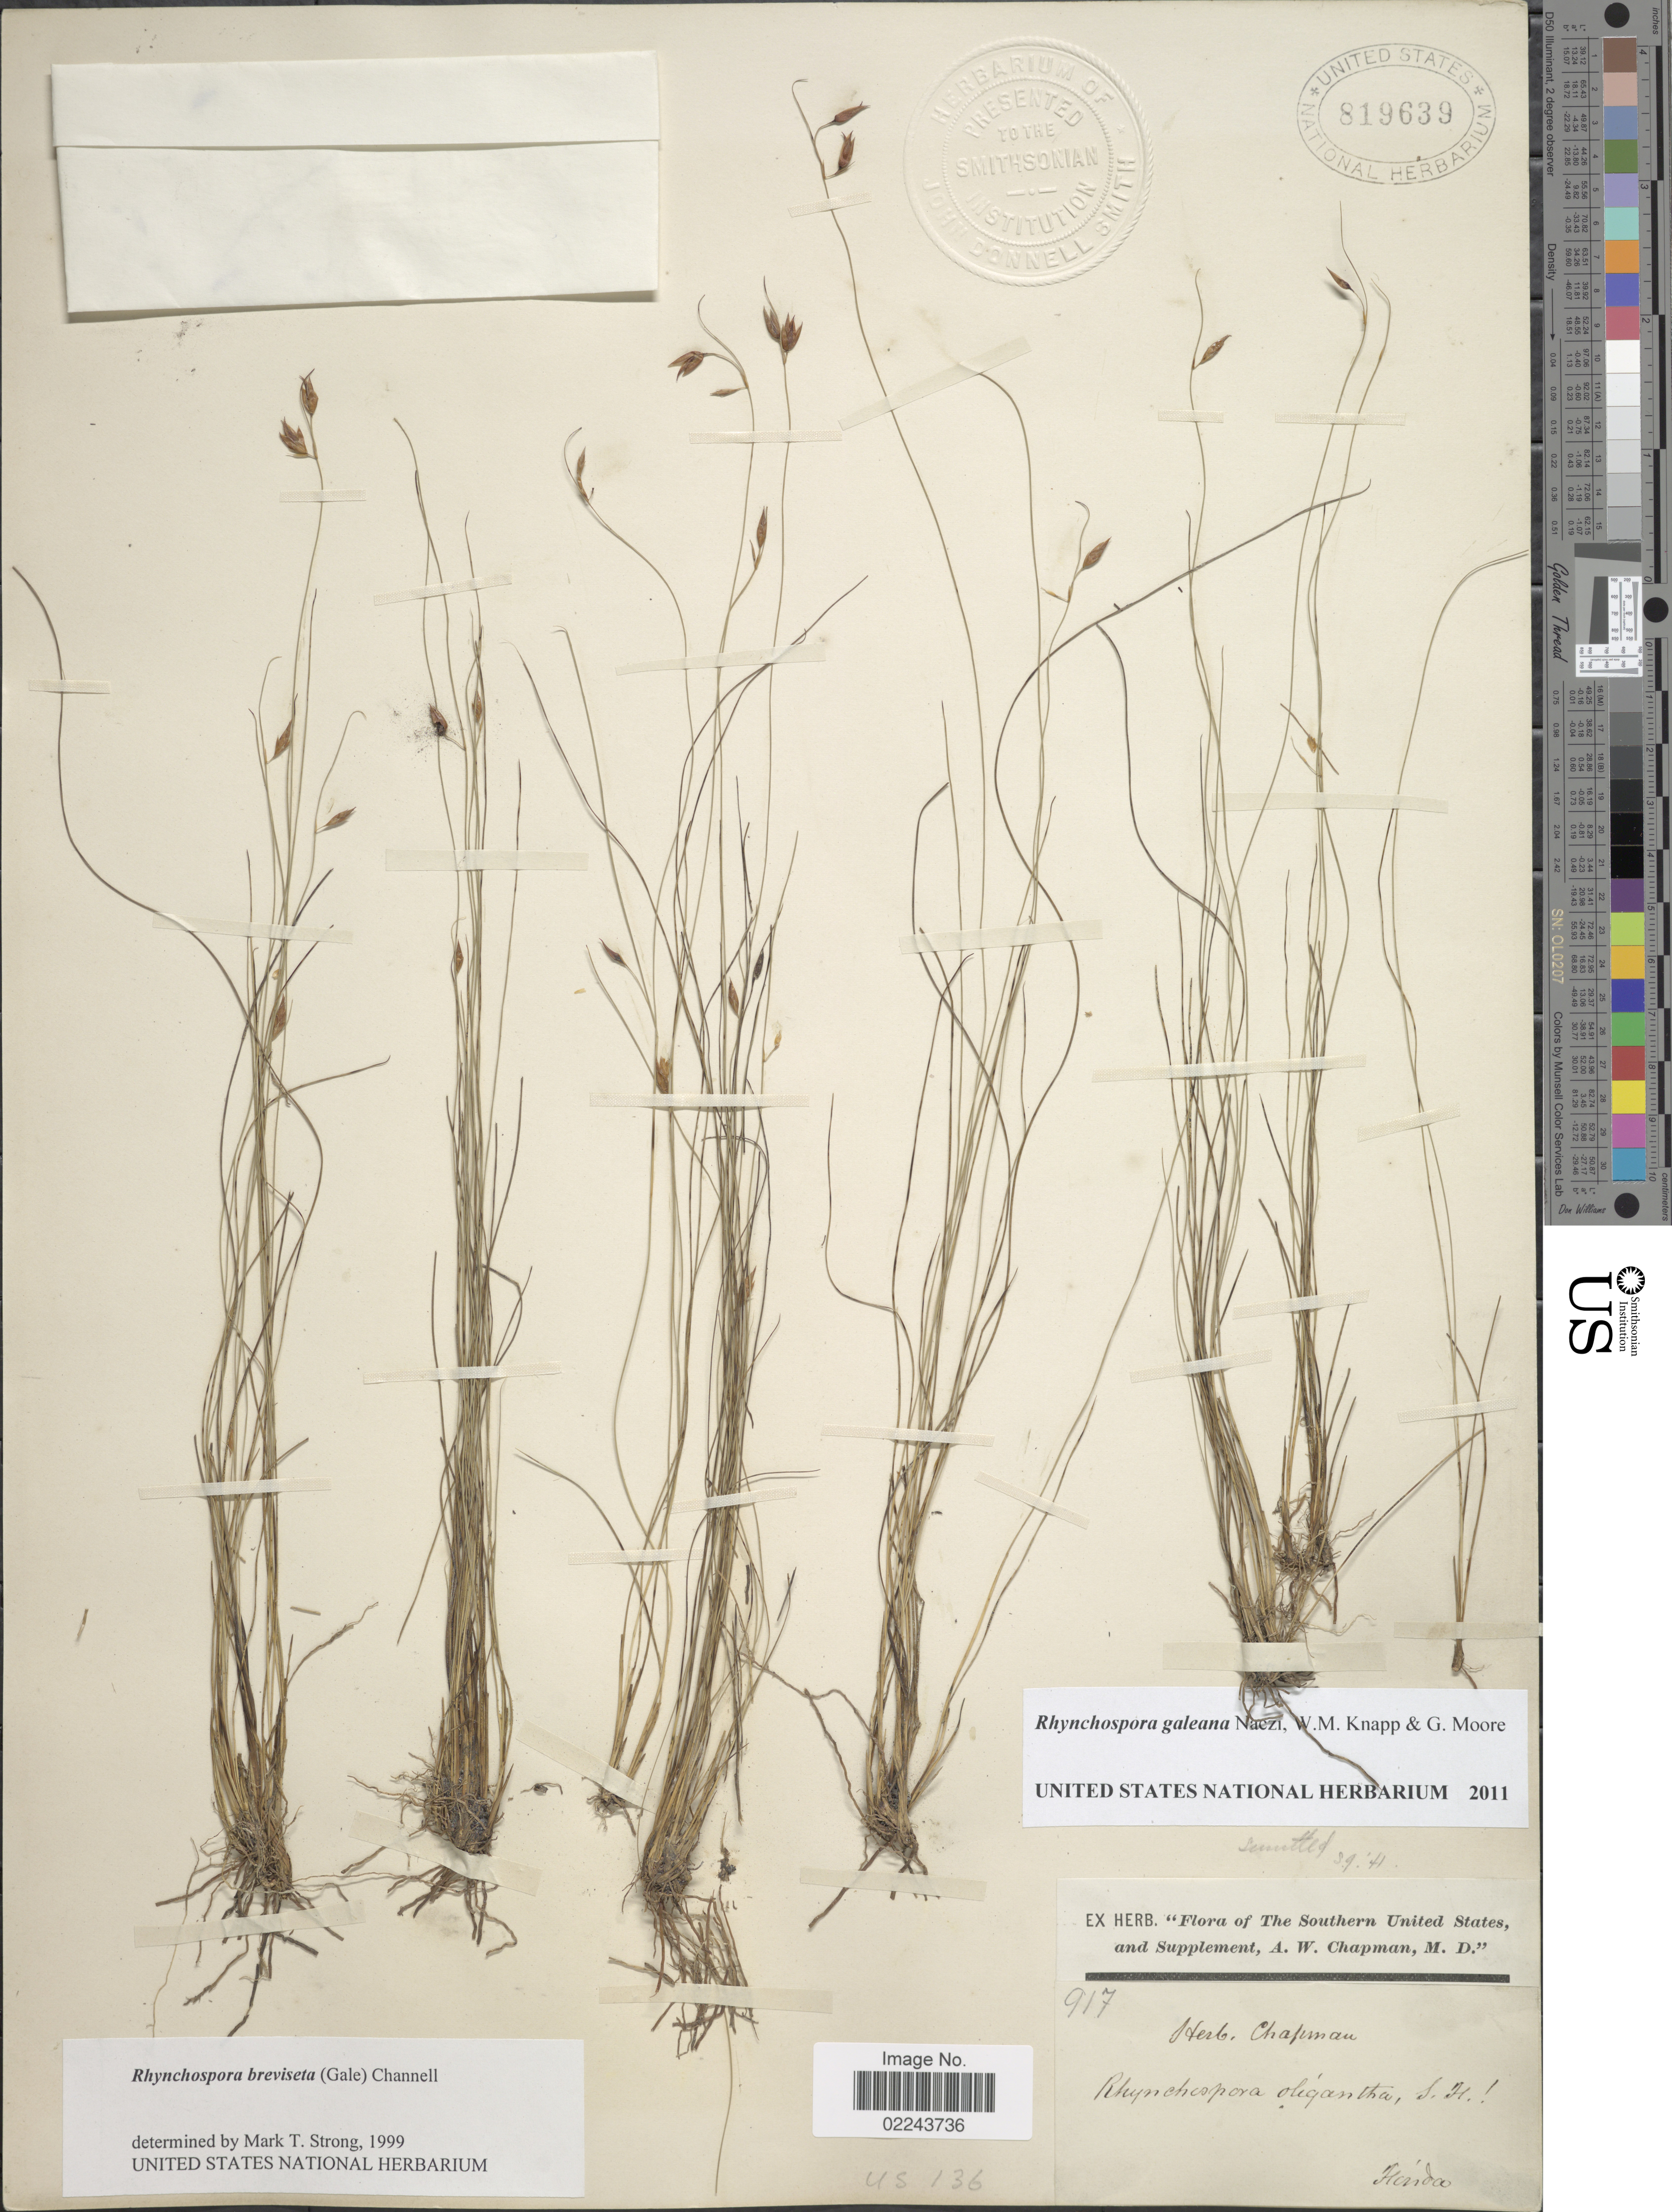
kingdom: Plantae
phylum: Tracheophyta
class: Liliopsida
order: Poales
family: Cyperaceae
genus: Rhynchospora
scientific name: Rhynchospora galeana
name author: Naczi et al.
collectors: ex herb. A.W. Chapman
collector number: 917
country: United States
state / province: Florida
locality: Southern United States and Supplement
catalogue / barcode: US 819639